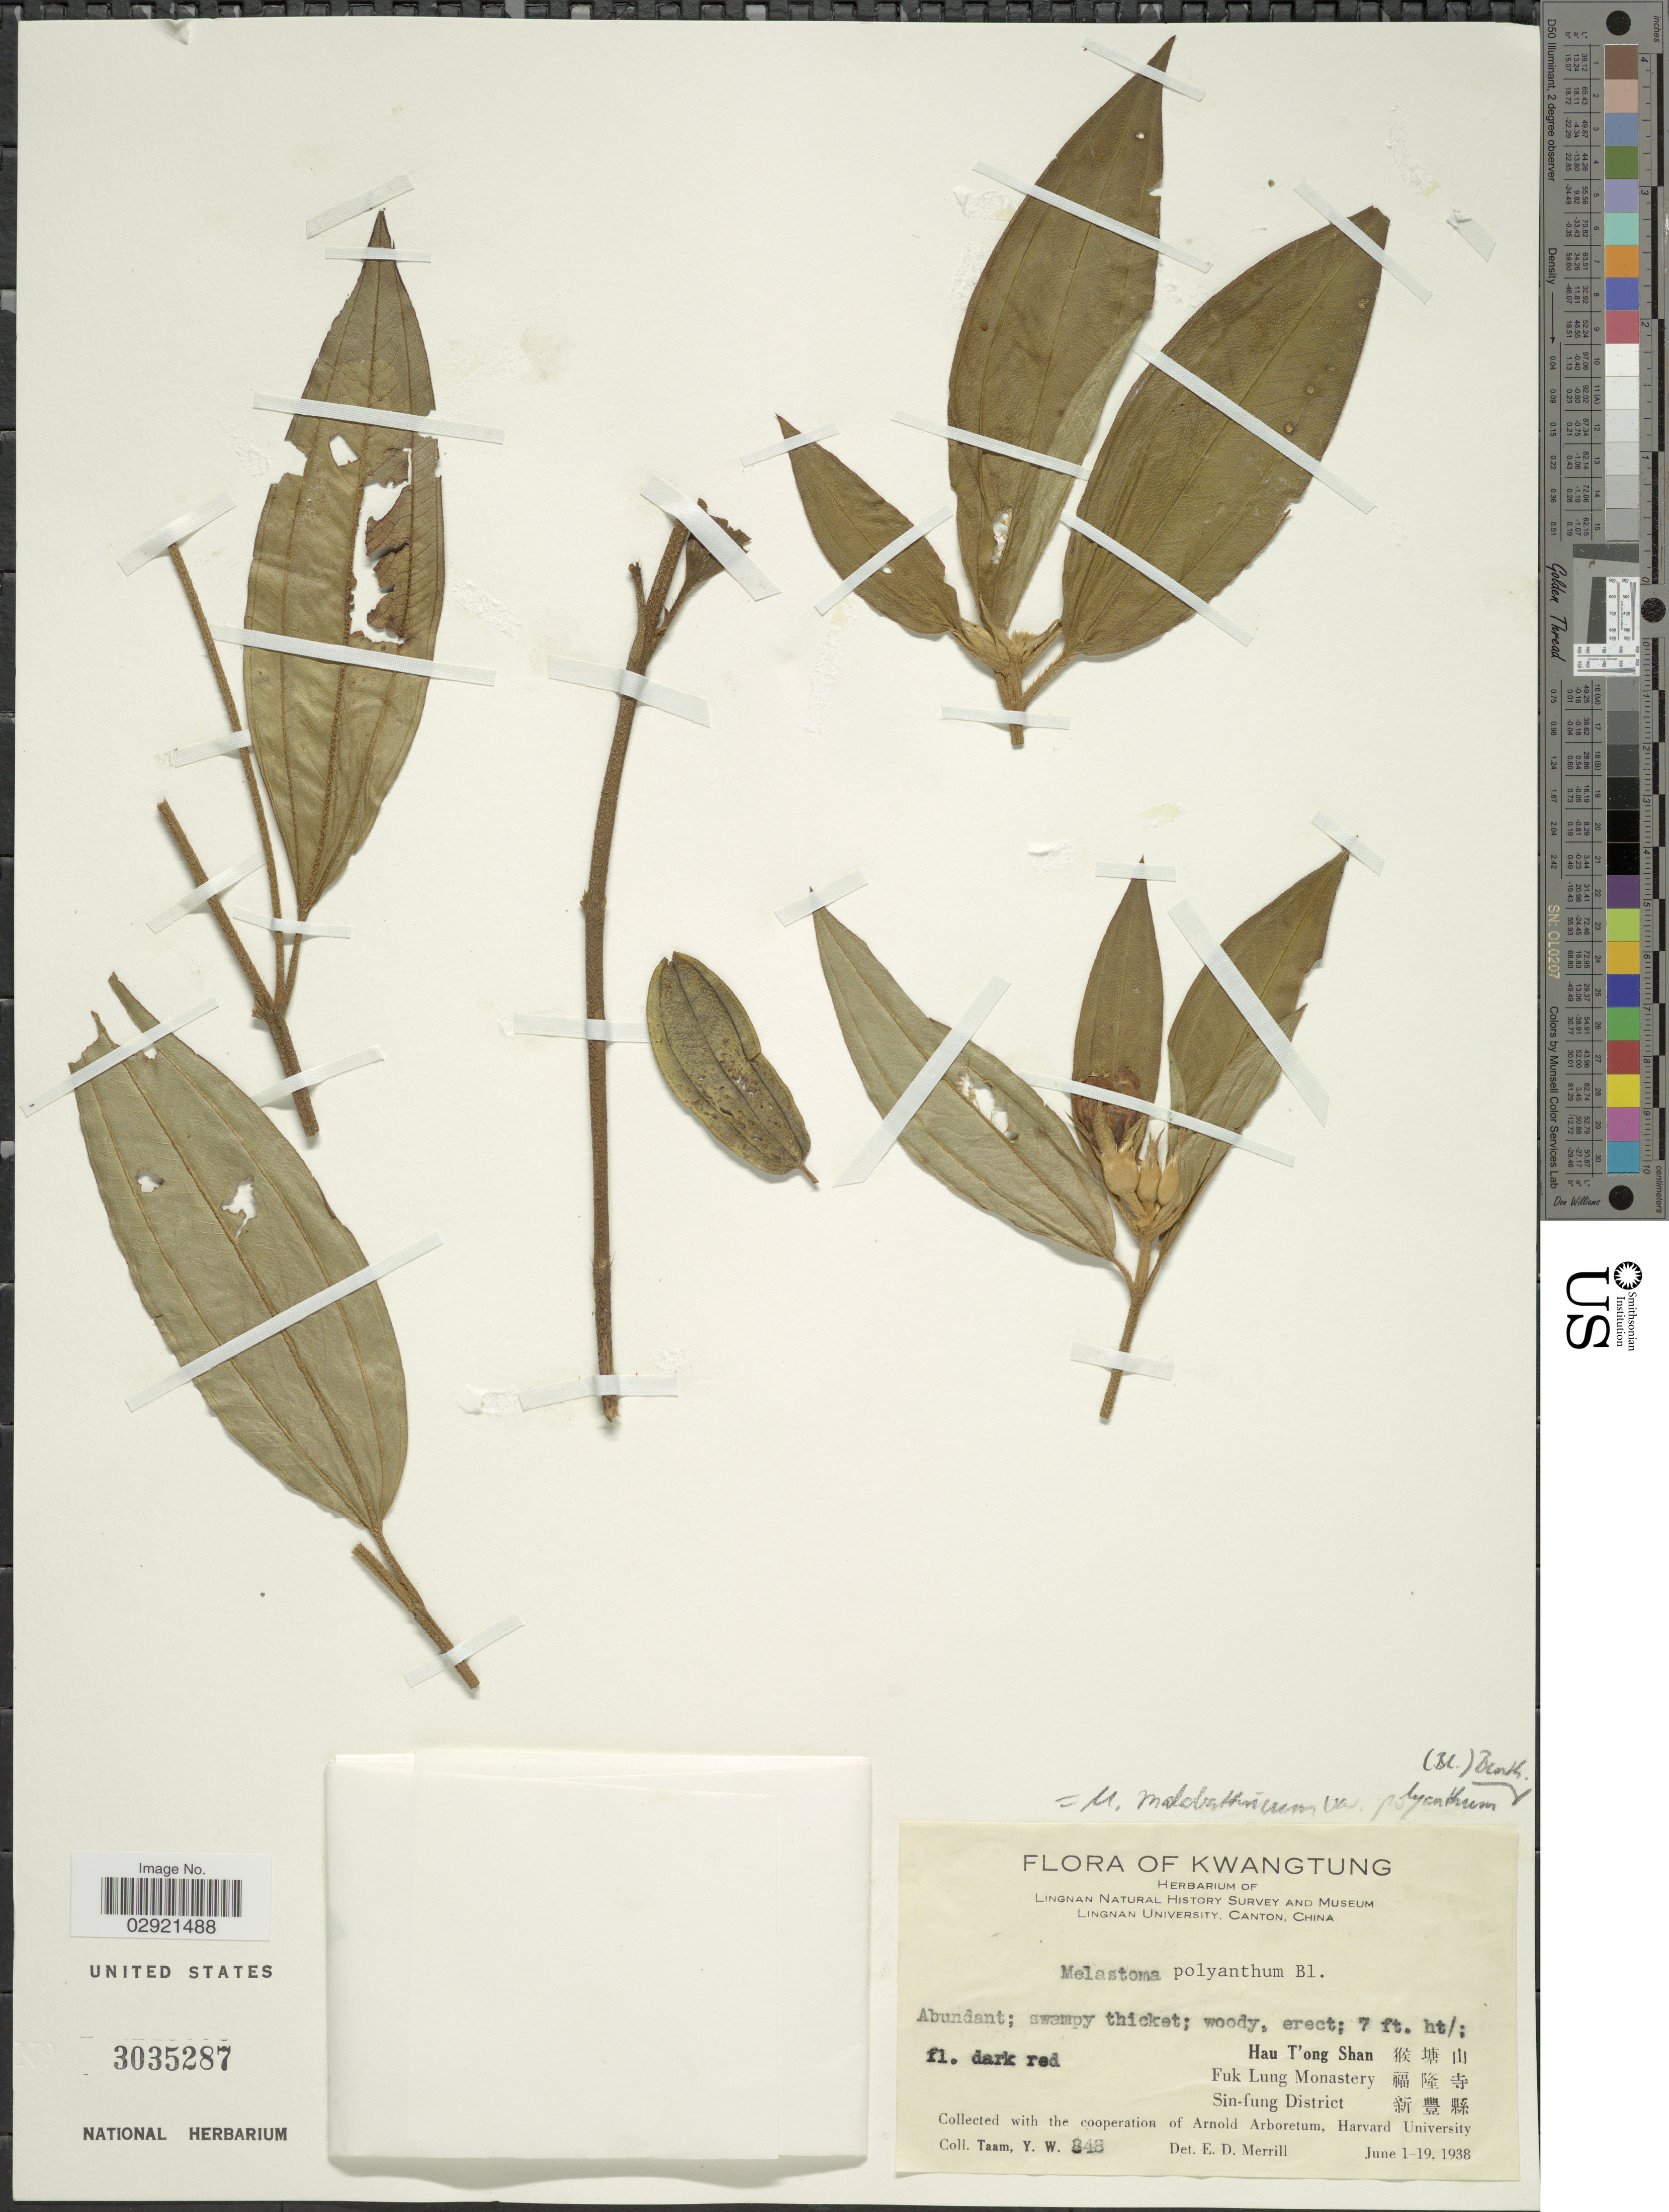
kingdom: Plantae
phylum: Tracheophyta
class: Magnoliopsida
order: Myrtales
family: Melastomataceae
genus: Melastoma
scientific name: Melastoma malabathricum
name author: L.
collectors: Y. W. Taam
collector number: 848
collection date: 1938-06-01/1938-06-19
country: China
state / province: Guangdong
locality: Kwangtung. Hau T'ong Shan. Fuk Lung Monastery. Sin-fung District.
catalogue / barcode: US 3035287